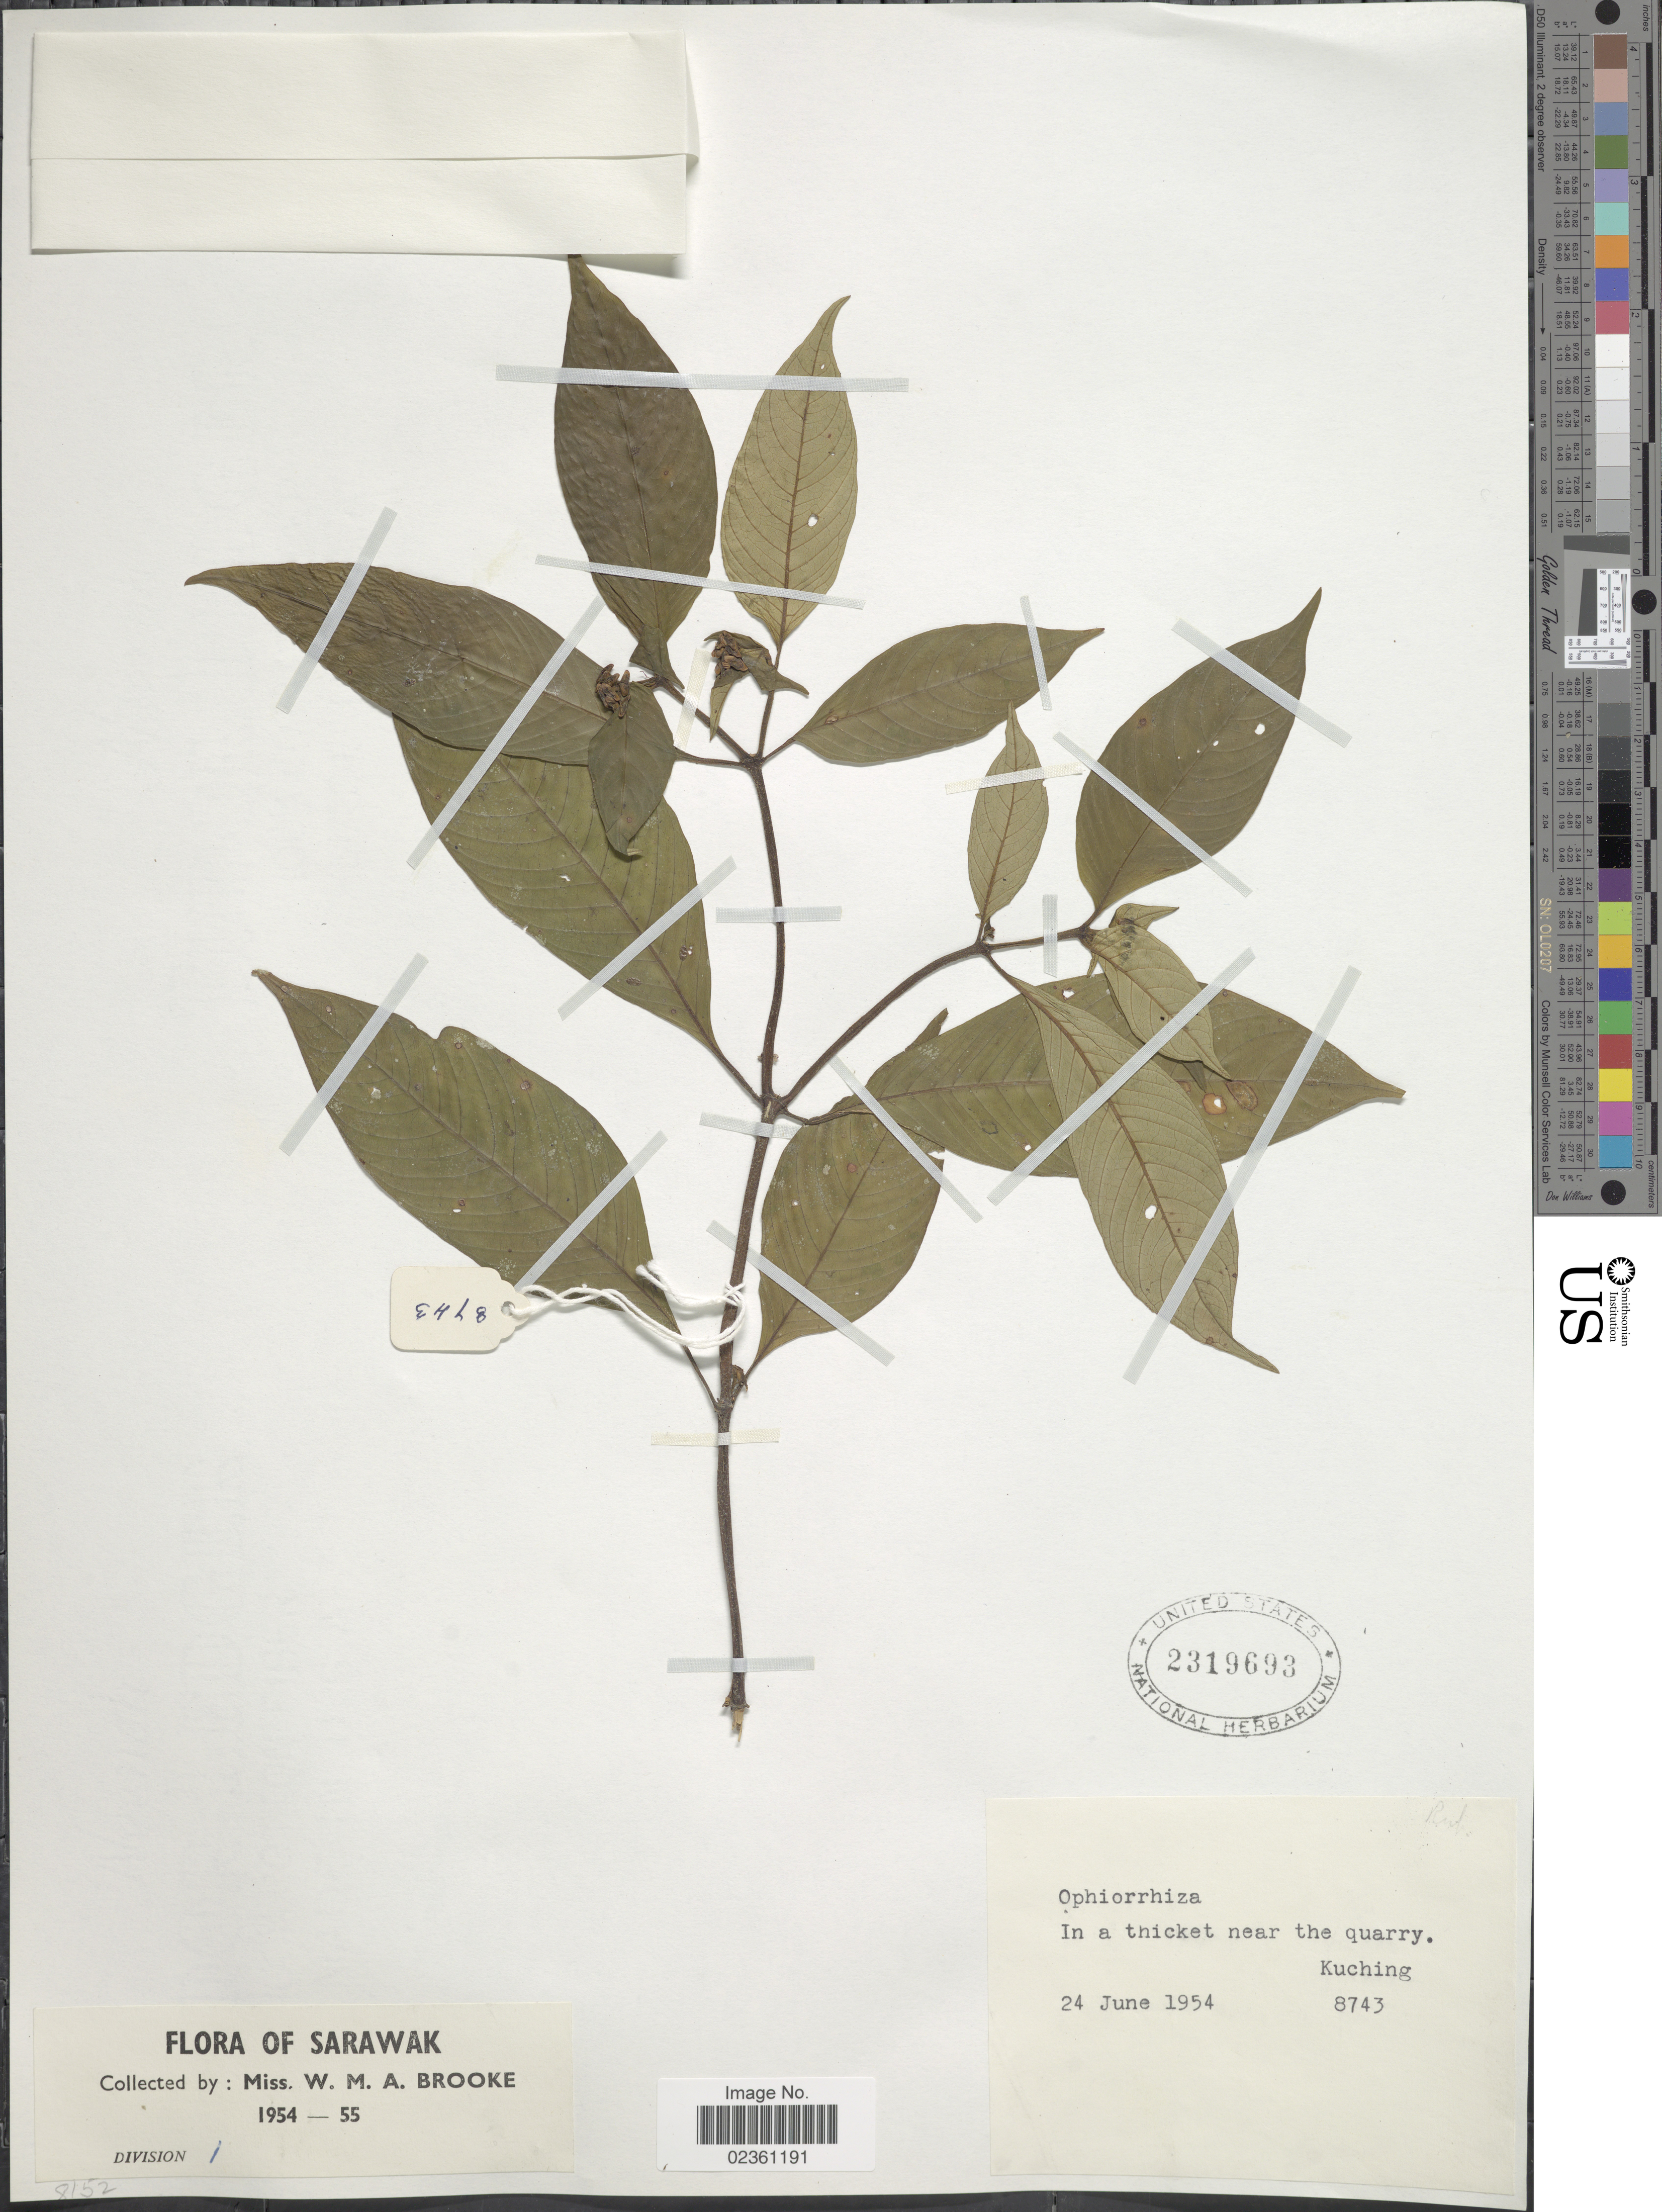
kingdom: Plantae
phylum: Tracheophyta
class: Magnoliopsida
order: Gentianales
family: Rubiaceae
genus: Ophiorrhiza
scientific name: Ophiorrhiza sp.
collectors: W. Brooke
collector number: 8743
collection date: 1954-06-24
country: Malaysia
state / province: Sarawak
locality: In a thicket near the quarry. Kuching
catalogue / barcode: US 2319693